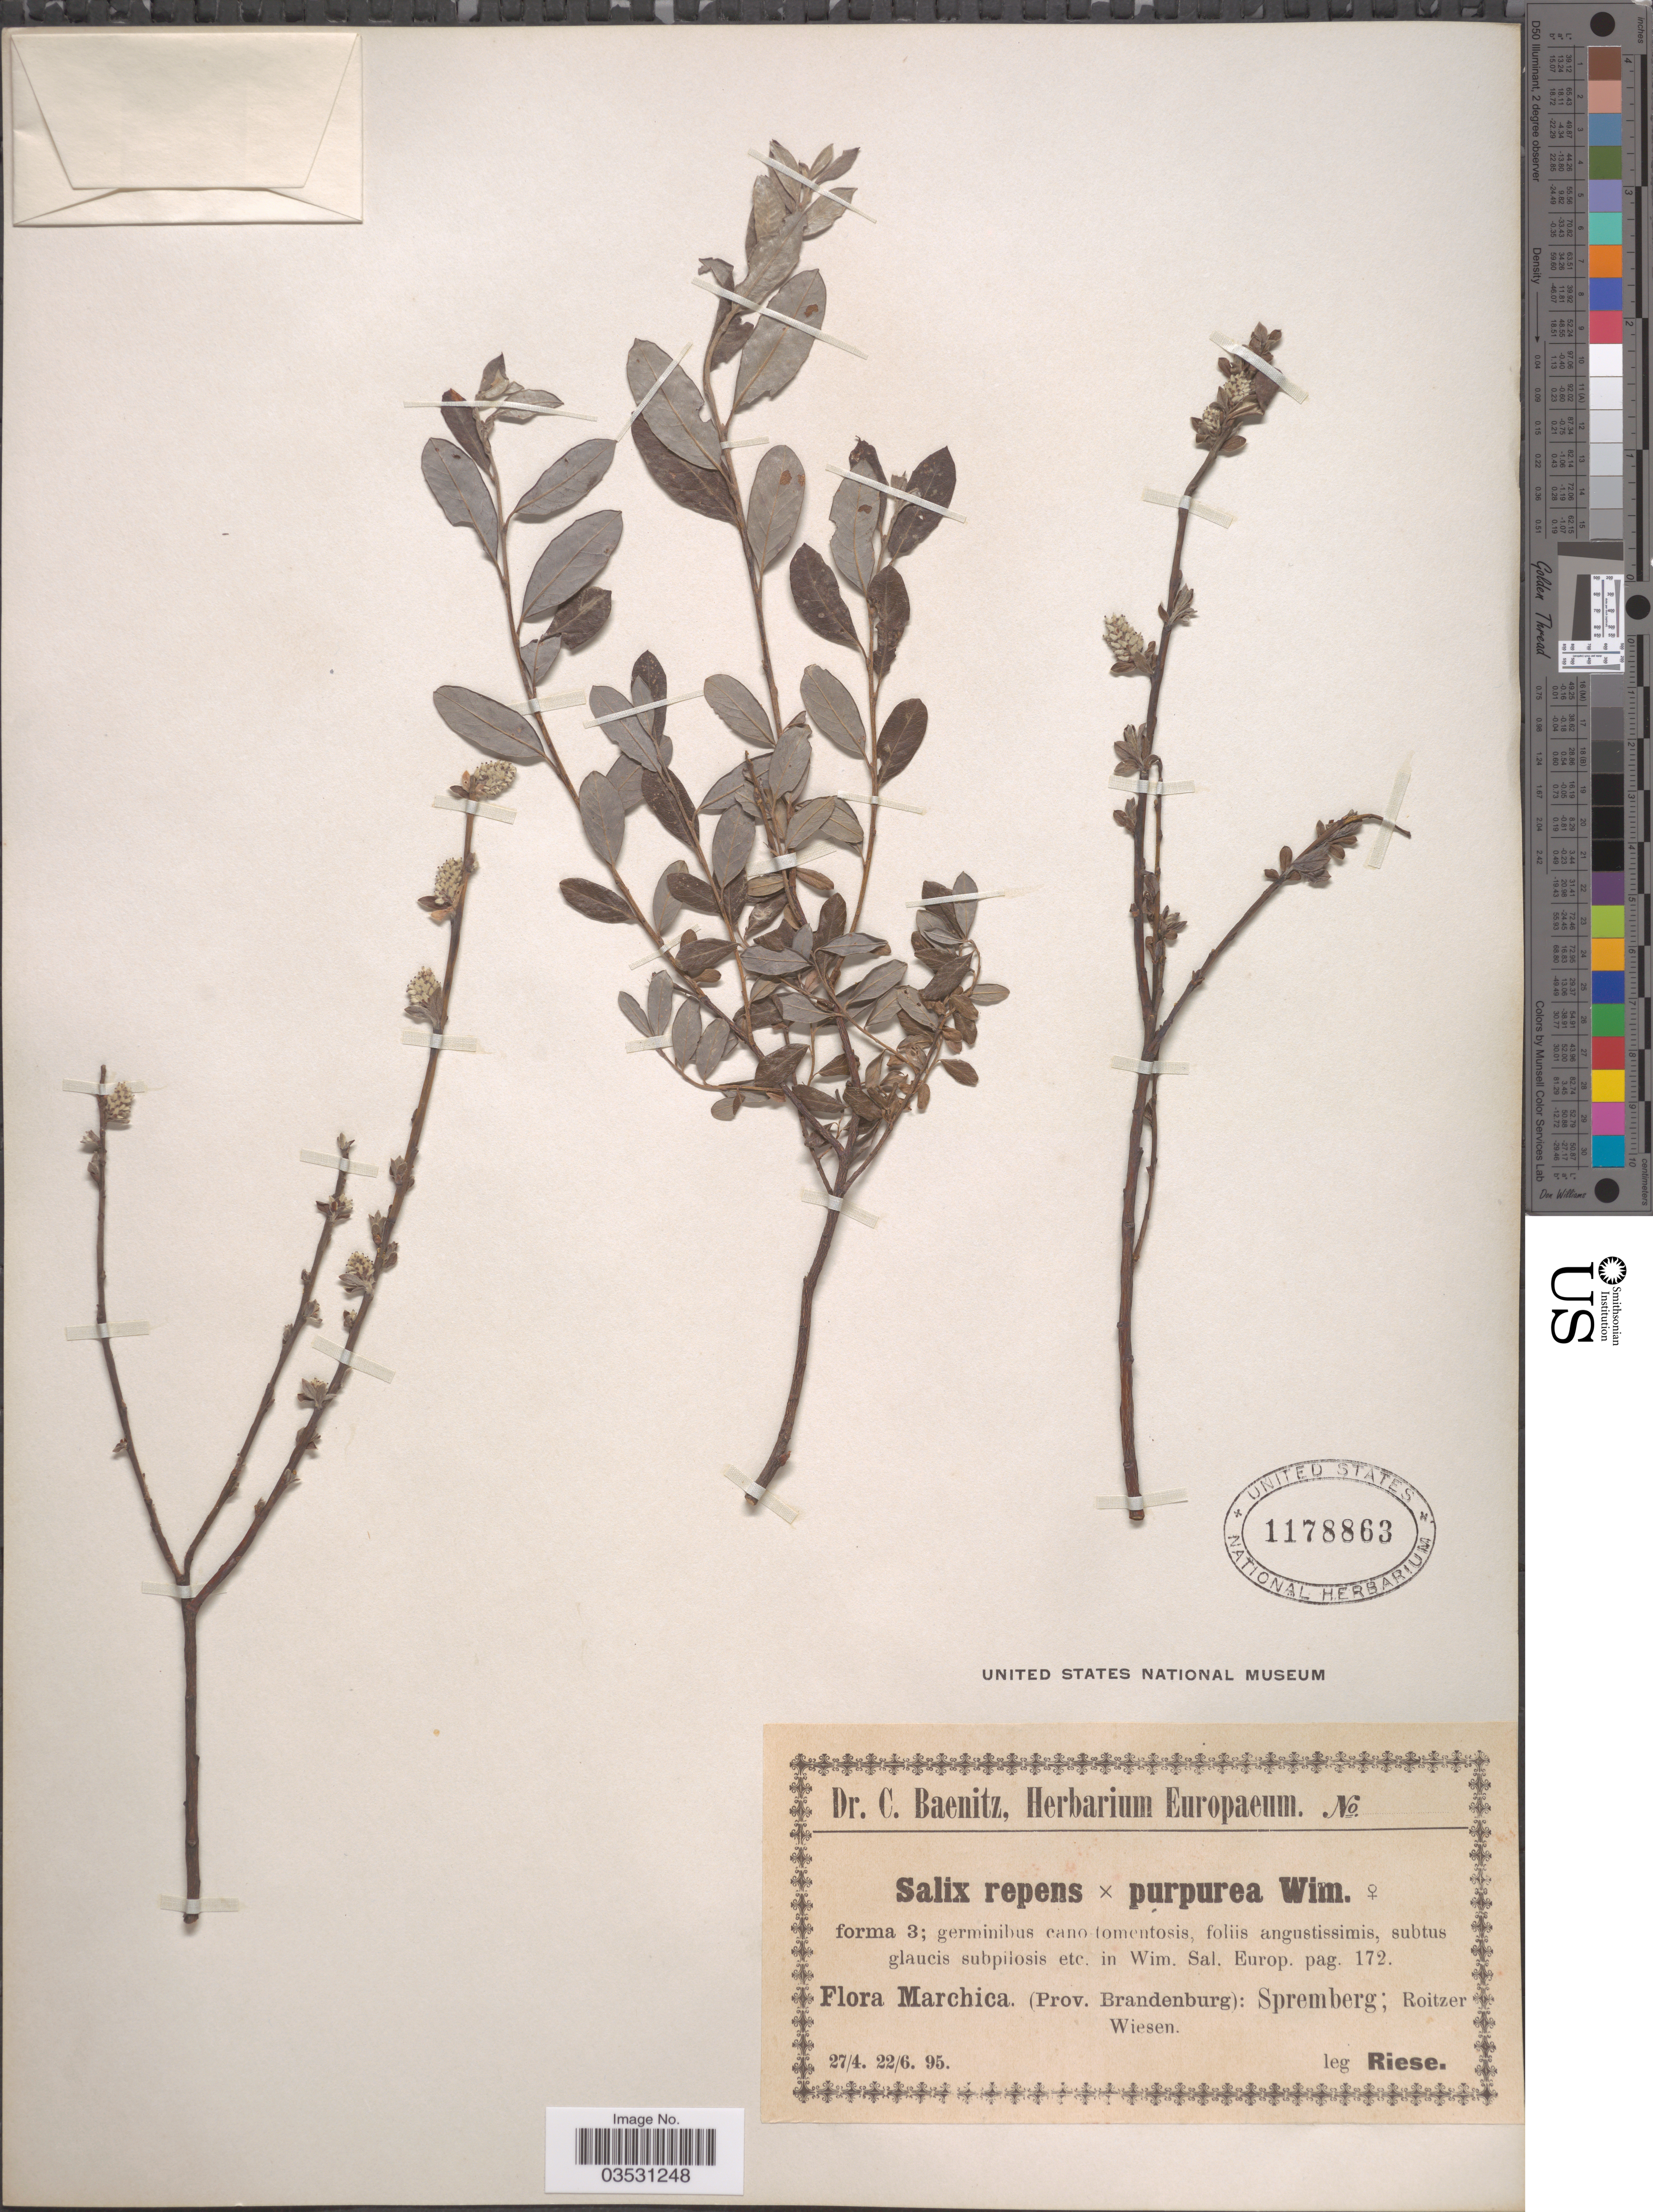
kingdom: Plantae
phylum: Tracheophyta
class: Magnoliopsida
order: Malpighiales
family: Salicaceae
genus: Salix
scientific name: Salix repens x S. purpurea L.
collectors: Riese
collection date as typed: Transcribed d/m/y: 27/4/95 to 22/6/95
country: Germany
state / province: Brandenburg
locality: Marchica.: Spremberg; Roitzer Wiesen.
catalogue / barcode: US 1178863